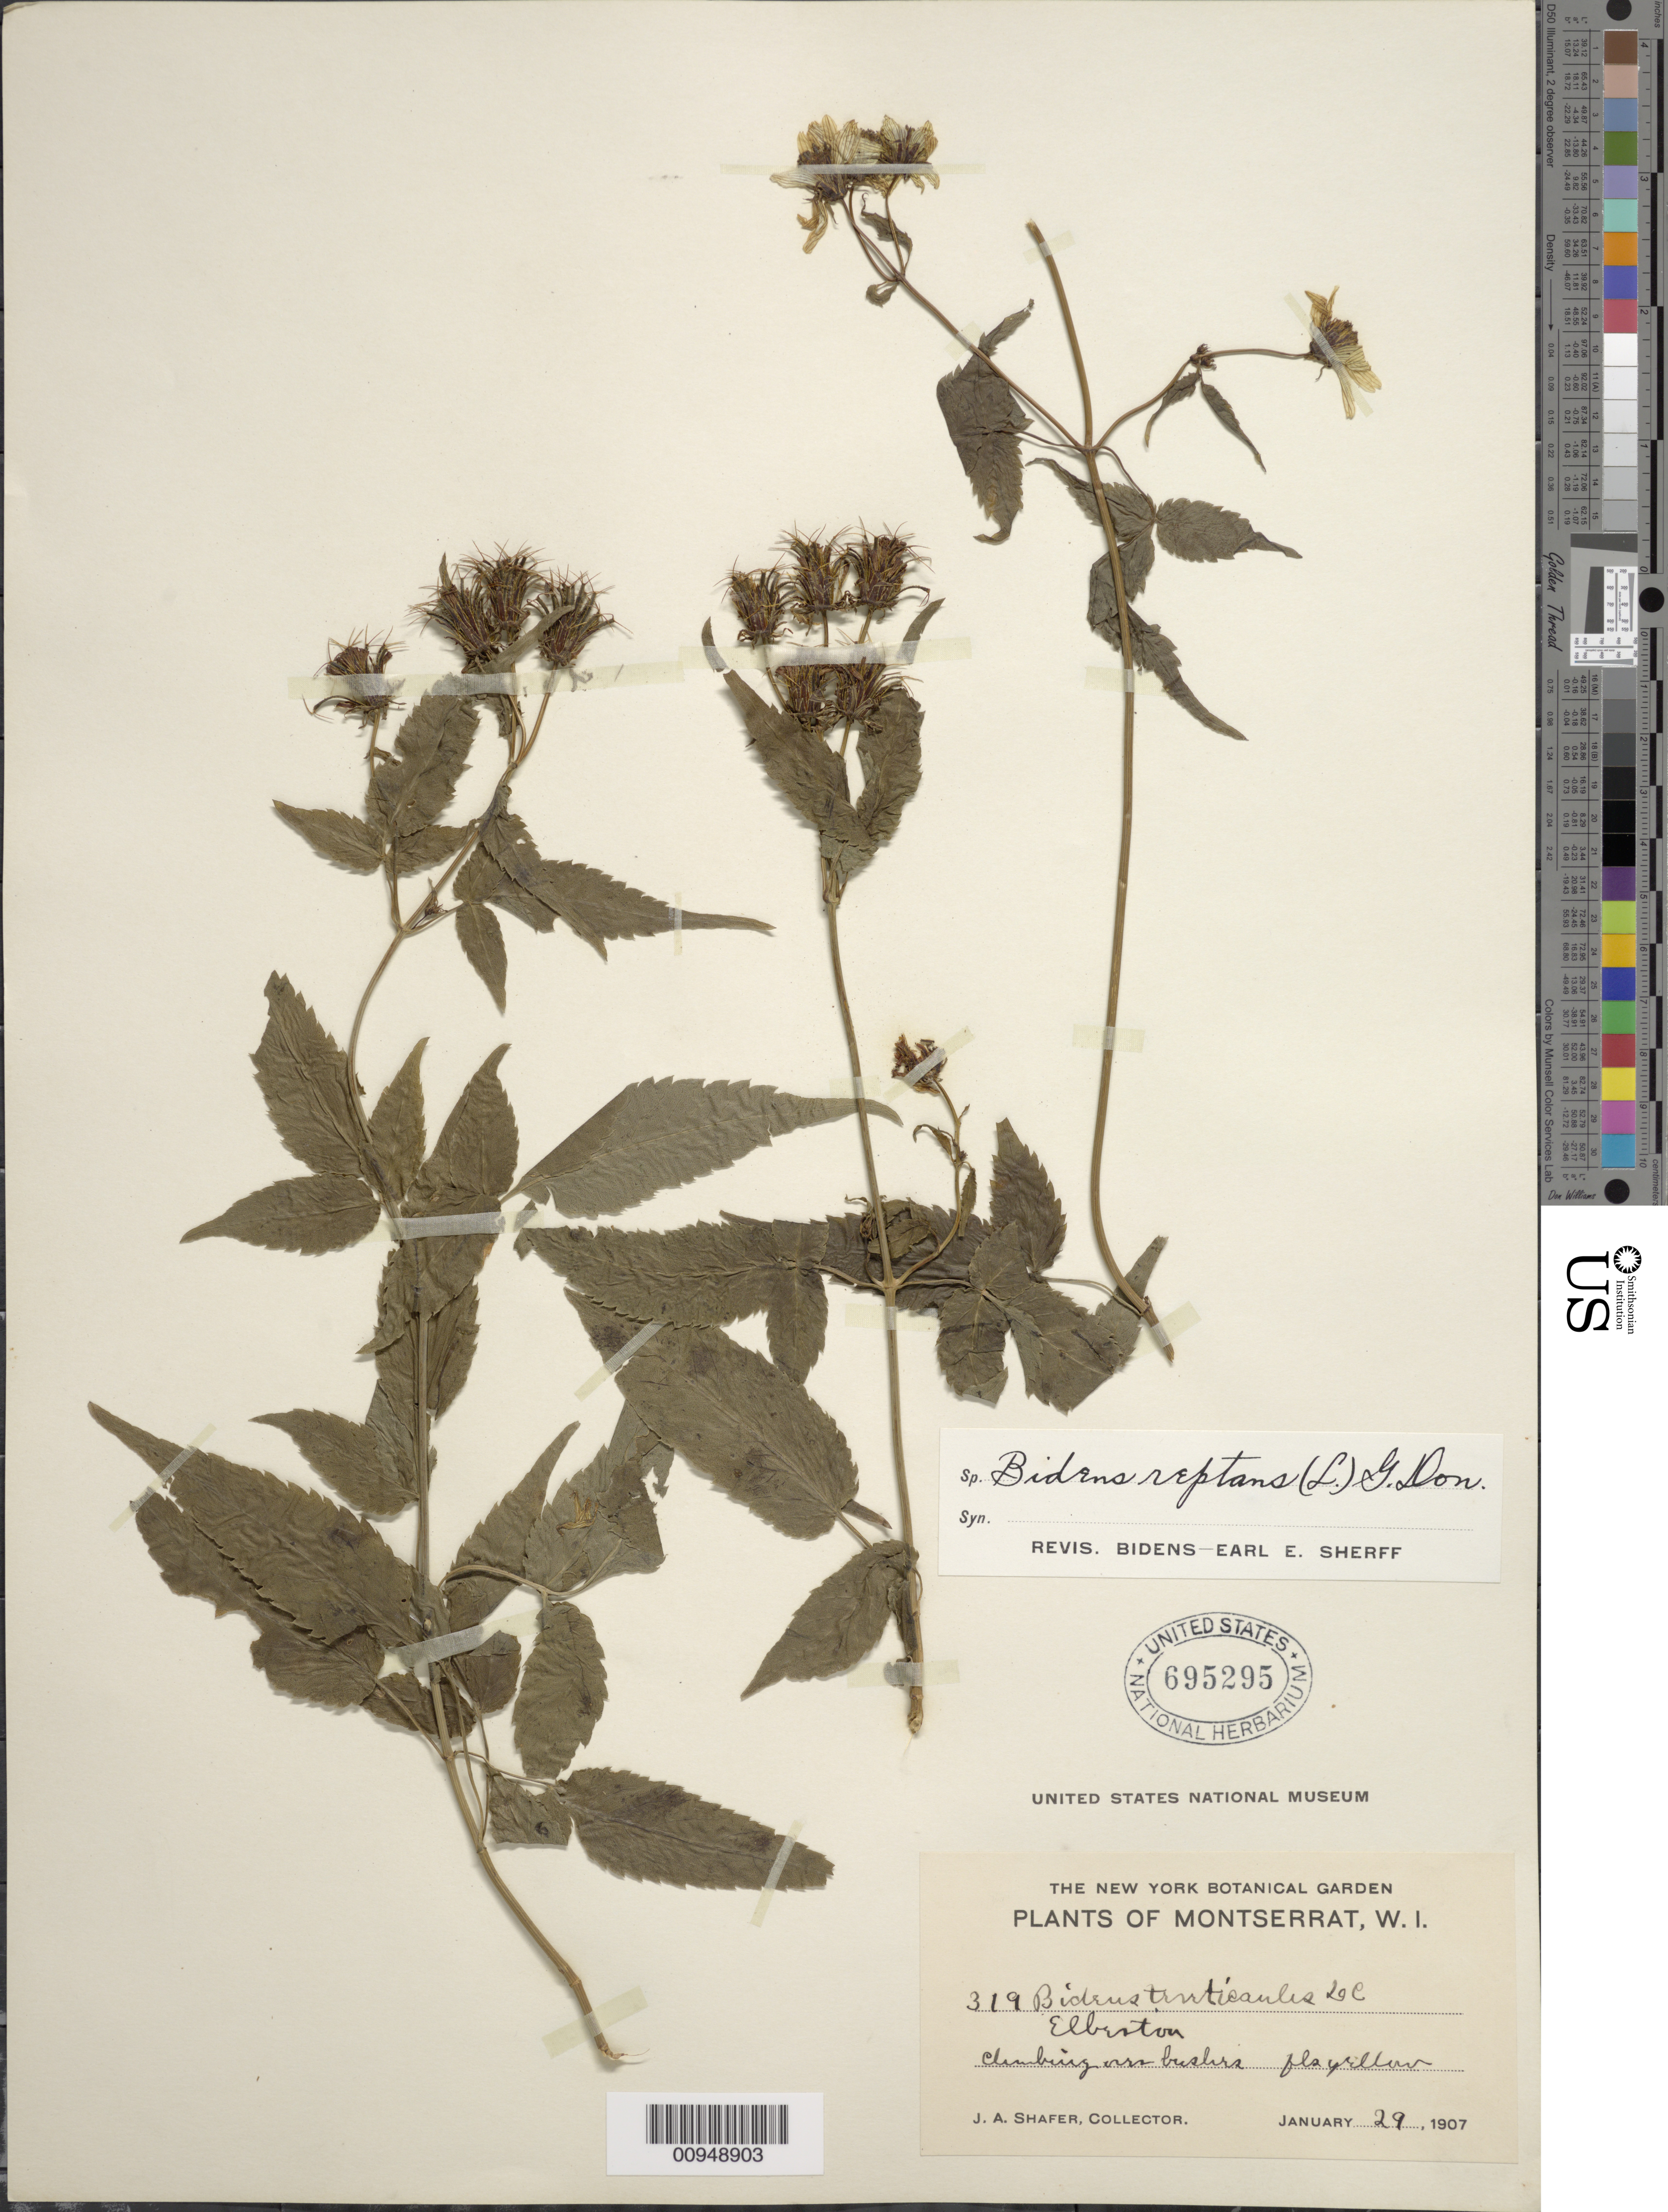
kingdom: Plantae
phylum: Tracheophyta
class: Magnoliopsida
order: Asterales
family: Asteraceae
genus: Bidens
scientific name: Bidens reptans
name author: (L.) G. Don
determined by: Sherff, E. E.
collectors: J. A. Shafer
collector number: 319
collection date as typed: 29 Jan 1907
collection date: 1907-01-29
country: Montserrat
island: Montserrat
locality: "Elberton"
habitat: Near bushes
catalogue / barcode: US 695295